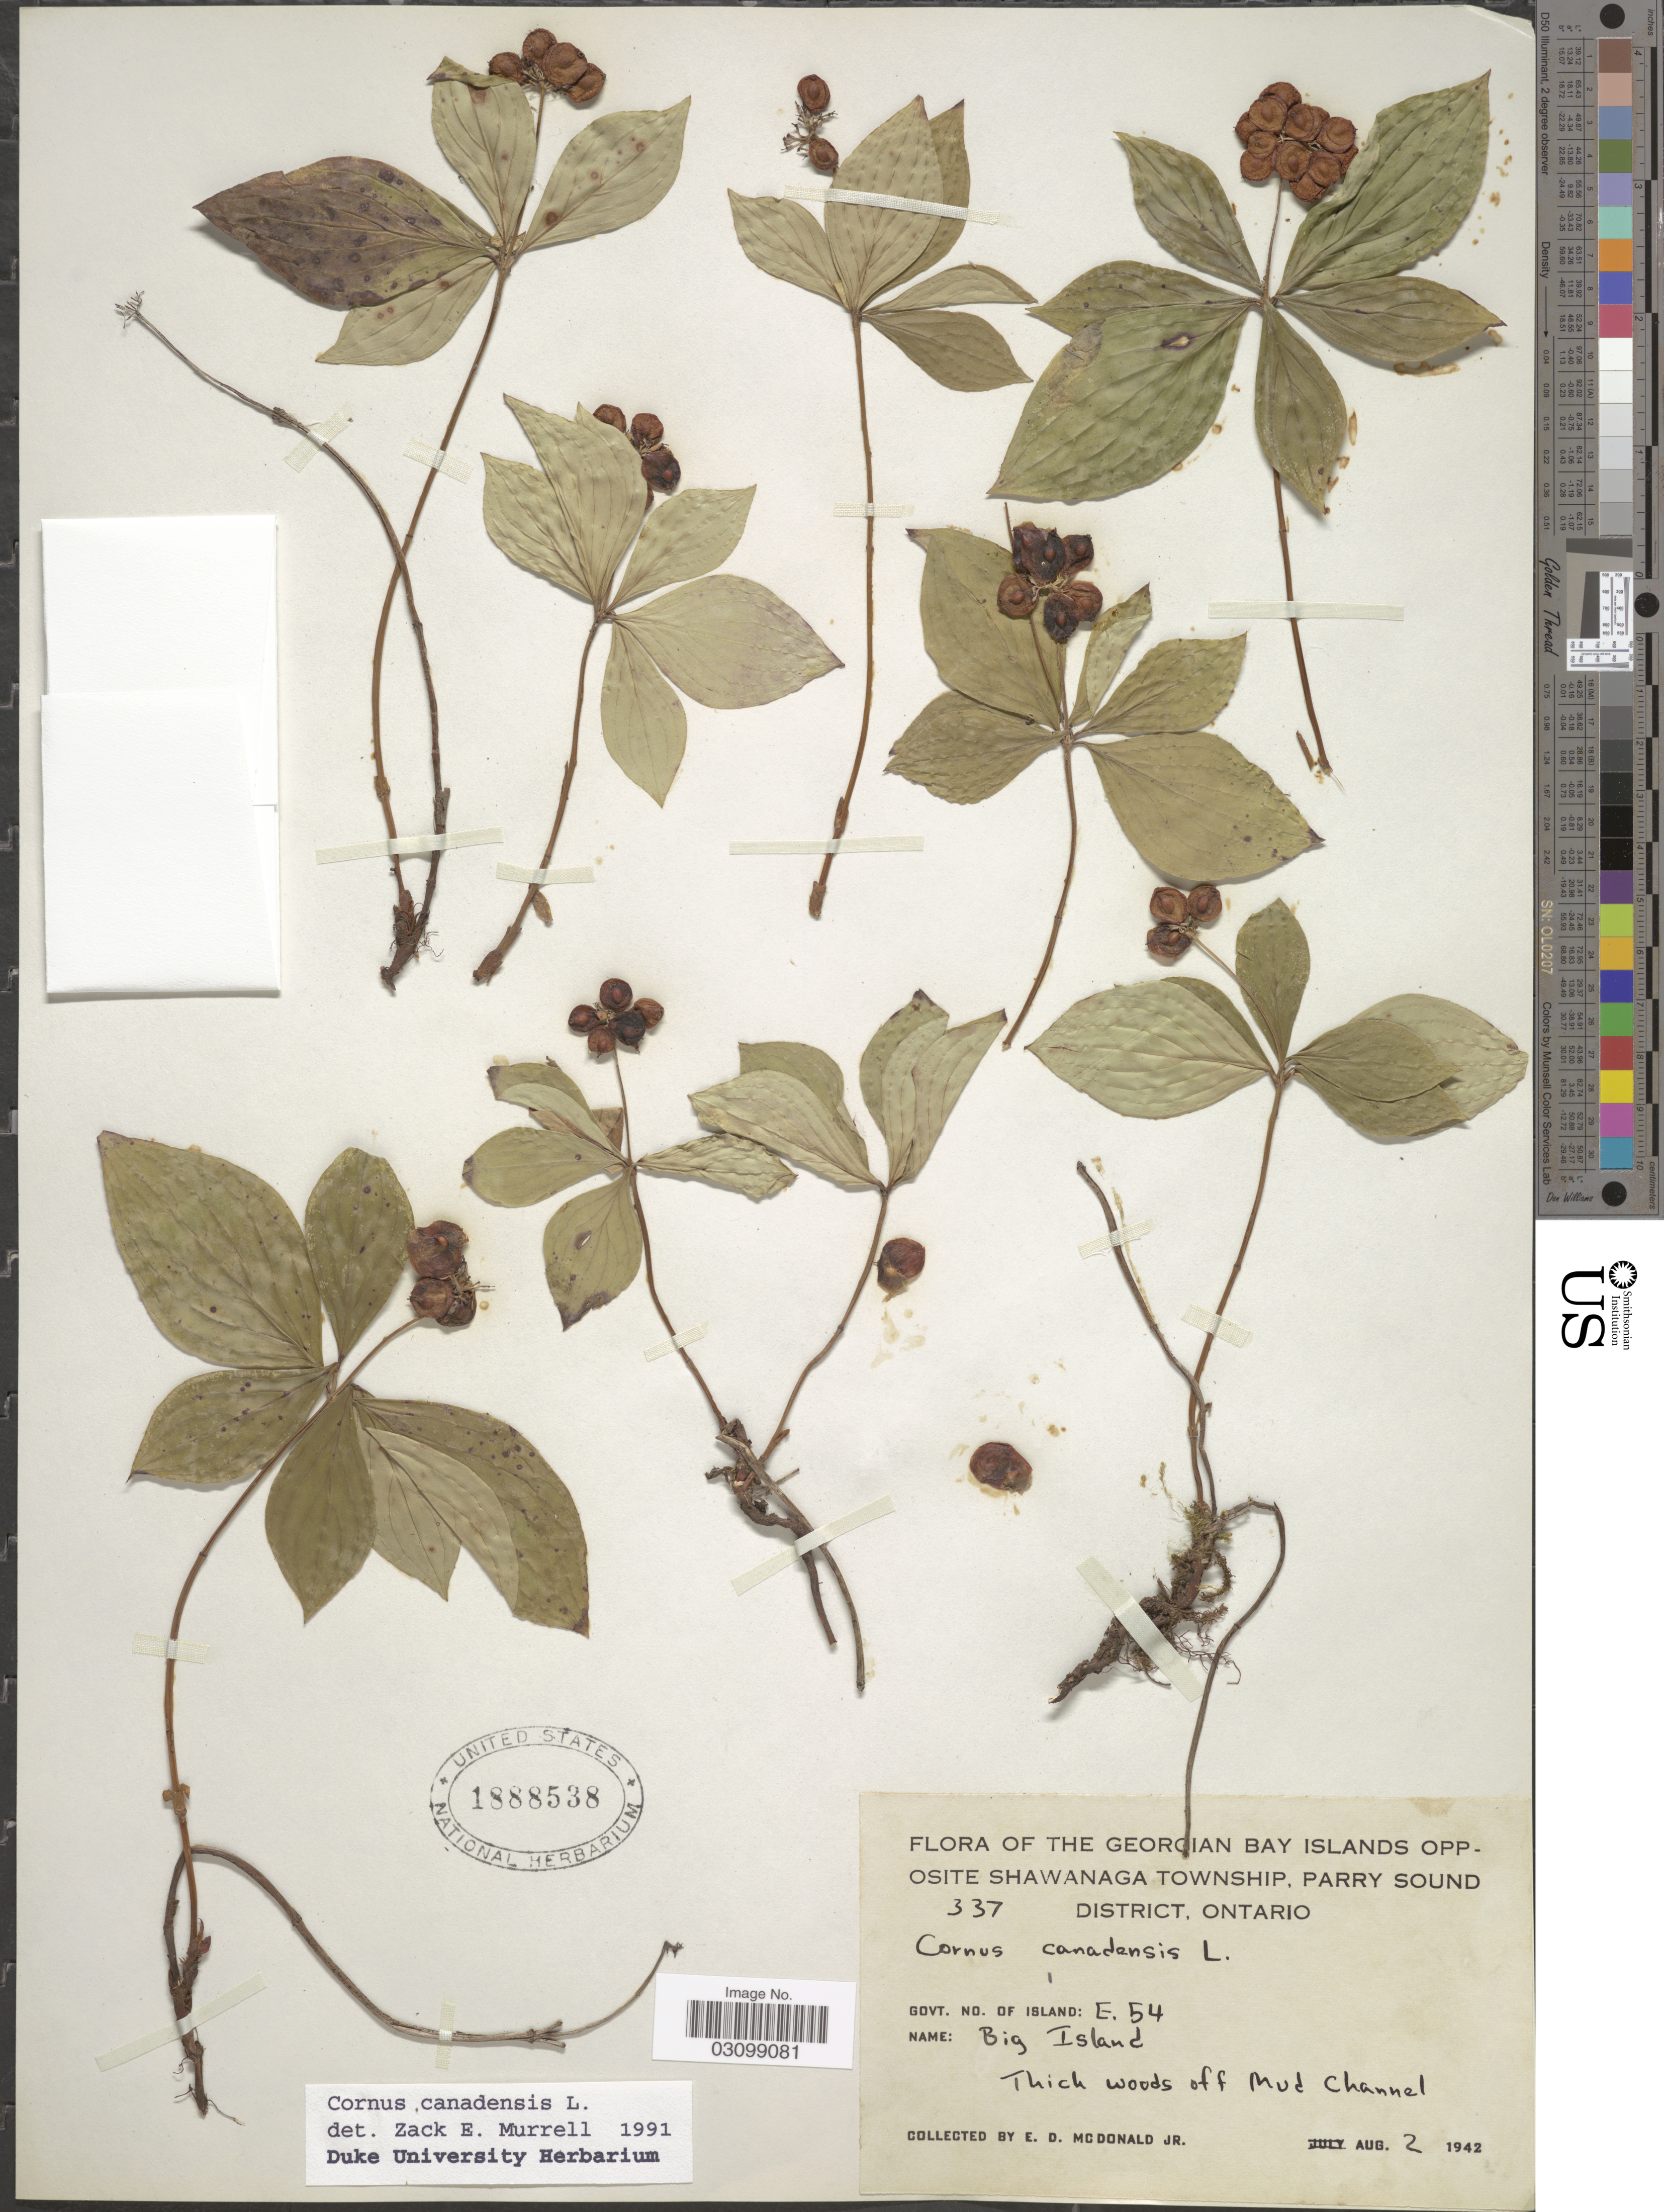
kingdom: Plantae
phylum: Tracheophyta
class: Magnoliopsida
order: Cornales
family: Cornaceae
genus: Cornus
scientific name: Cornus canadensis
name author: L.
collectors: E. D. McDonald Jr.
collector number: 337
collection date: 1942-08-02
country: Canada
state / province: Ontario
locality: Georgian Bay Islands Opposite Shawanaga Township, Parry Sound District. Govt. No. of Island: E.54. Big Island. Thick woods off Mud Channel.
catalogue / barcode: US 1888538